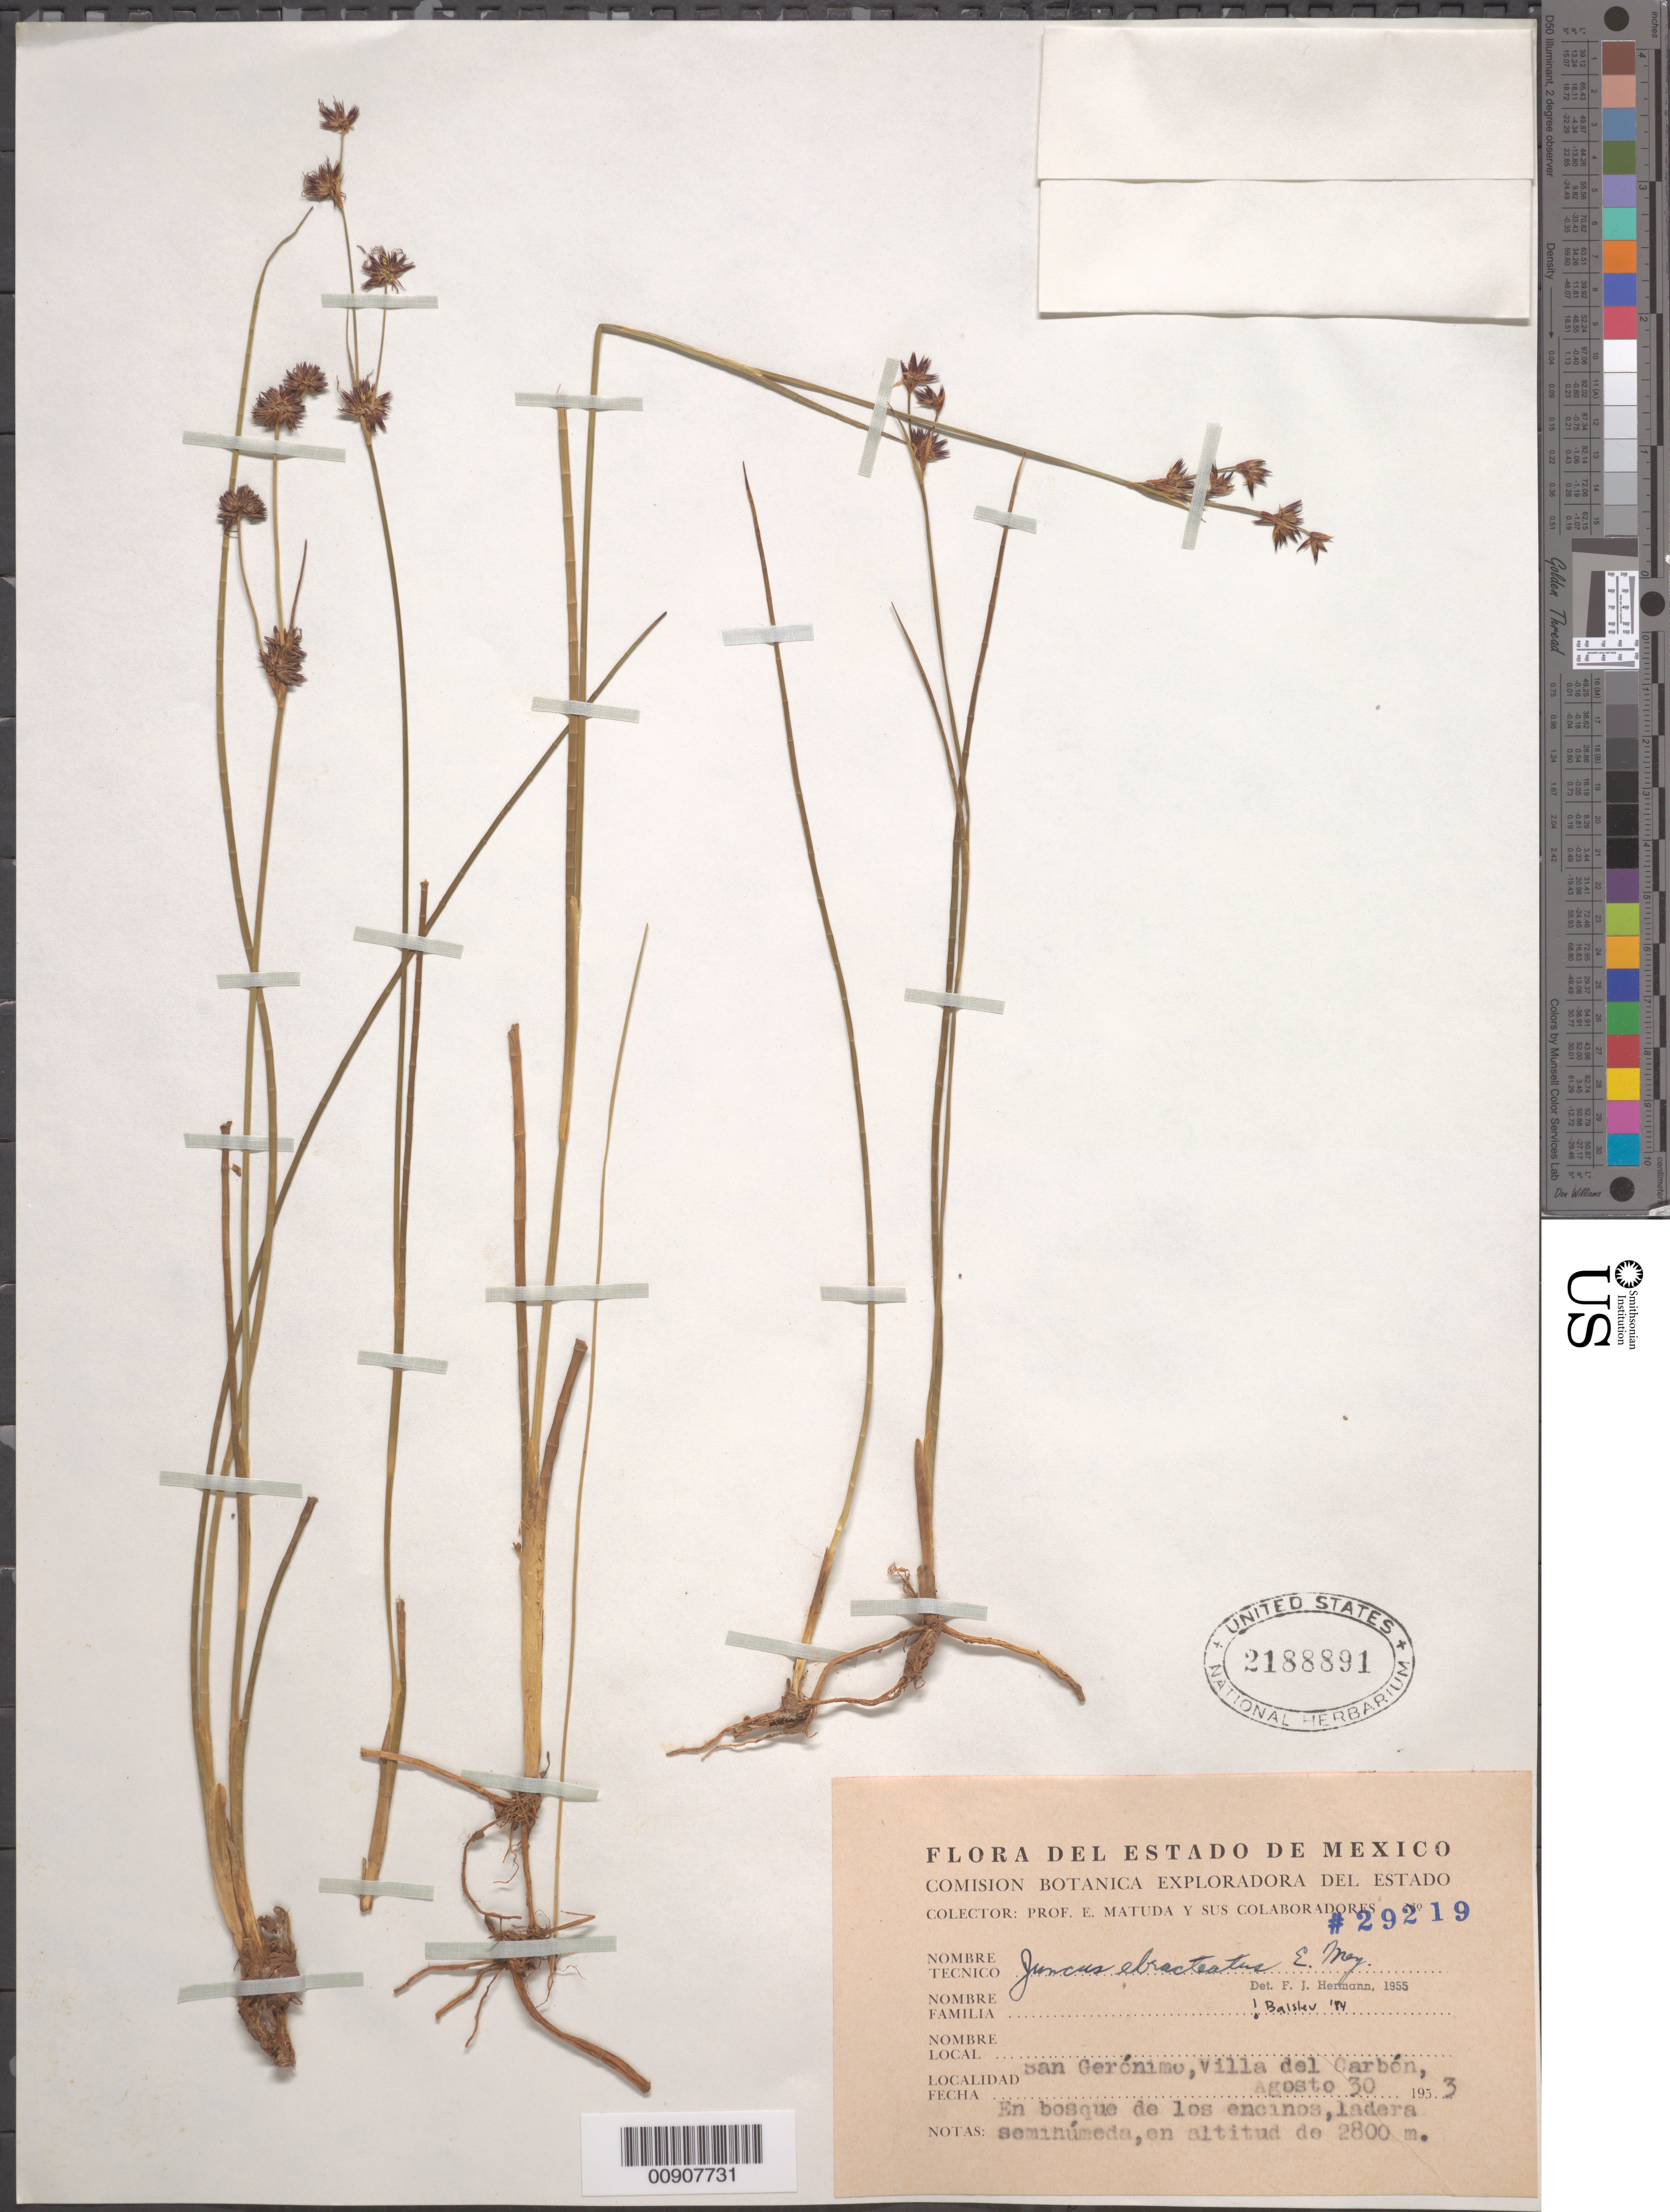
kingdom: Plantae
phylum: Tracheophyta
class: Liliopsida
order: Poales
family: Juncaceae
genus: Juncus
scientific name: Juncus ebracteatus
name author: E. Mey.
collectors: E. Matuda & et al.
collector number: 29219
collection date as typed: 30 Aug 1953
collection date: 1953-08-30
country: Mexico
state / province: México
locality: San Gerónimo, Villa del Carbón, Estado de México.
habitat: En bosque de los encinos, ladera semi húmeda.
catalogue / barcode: US 2188891